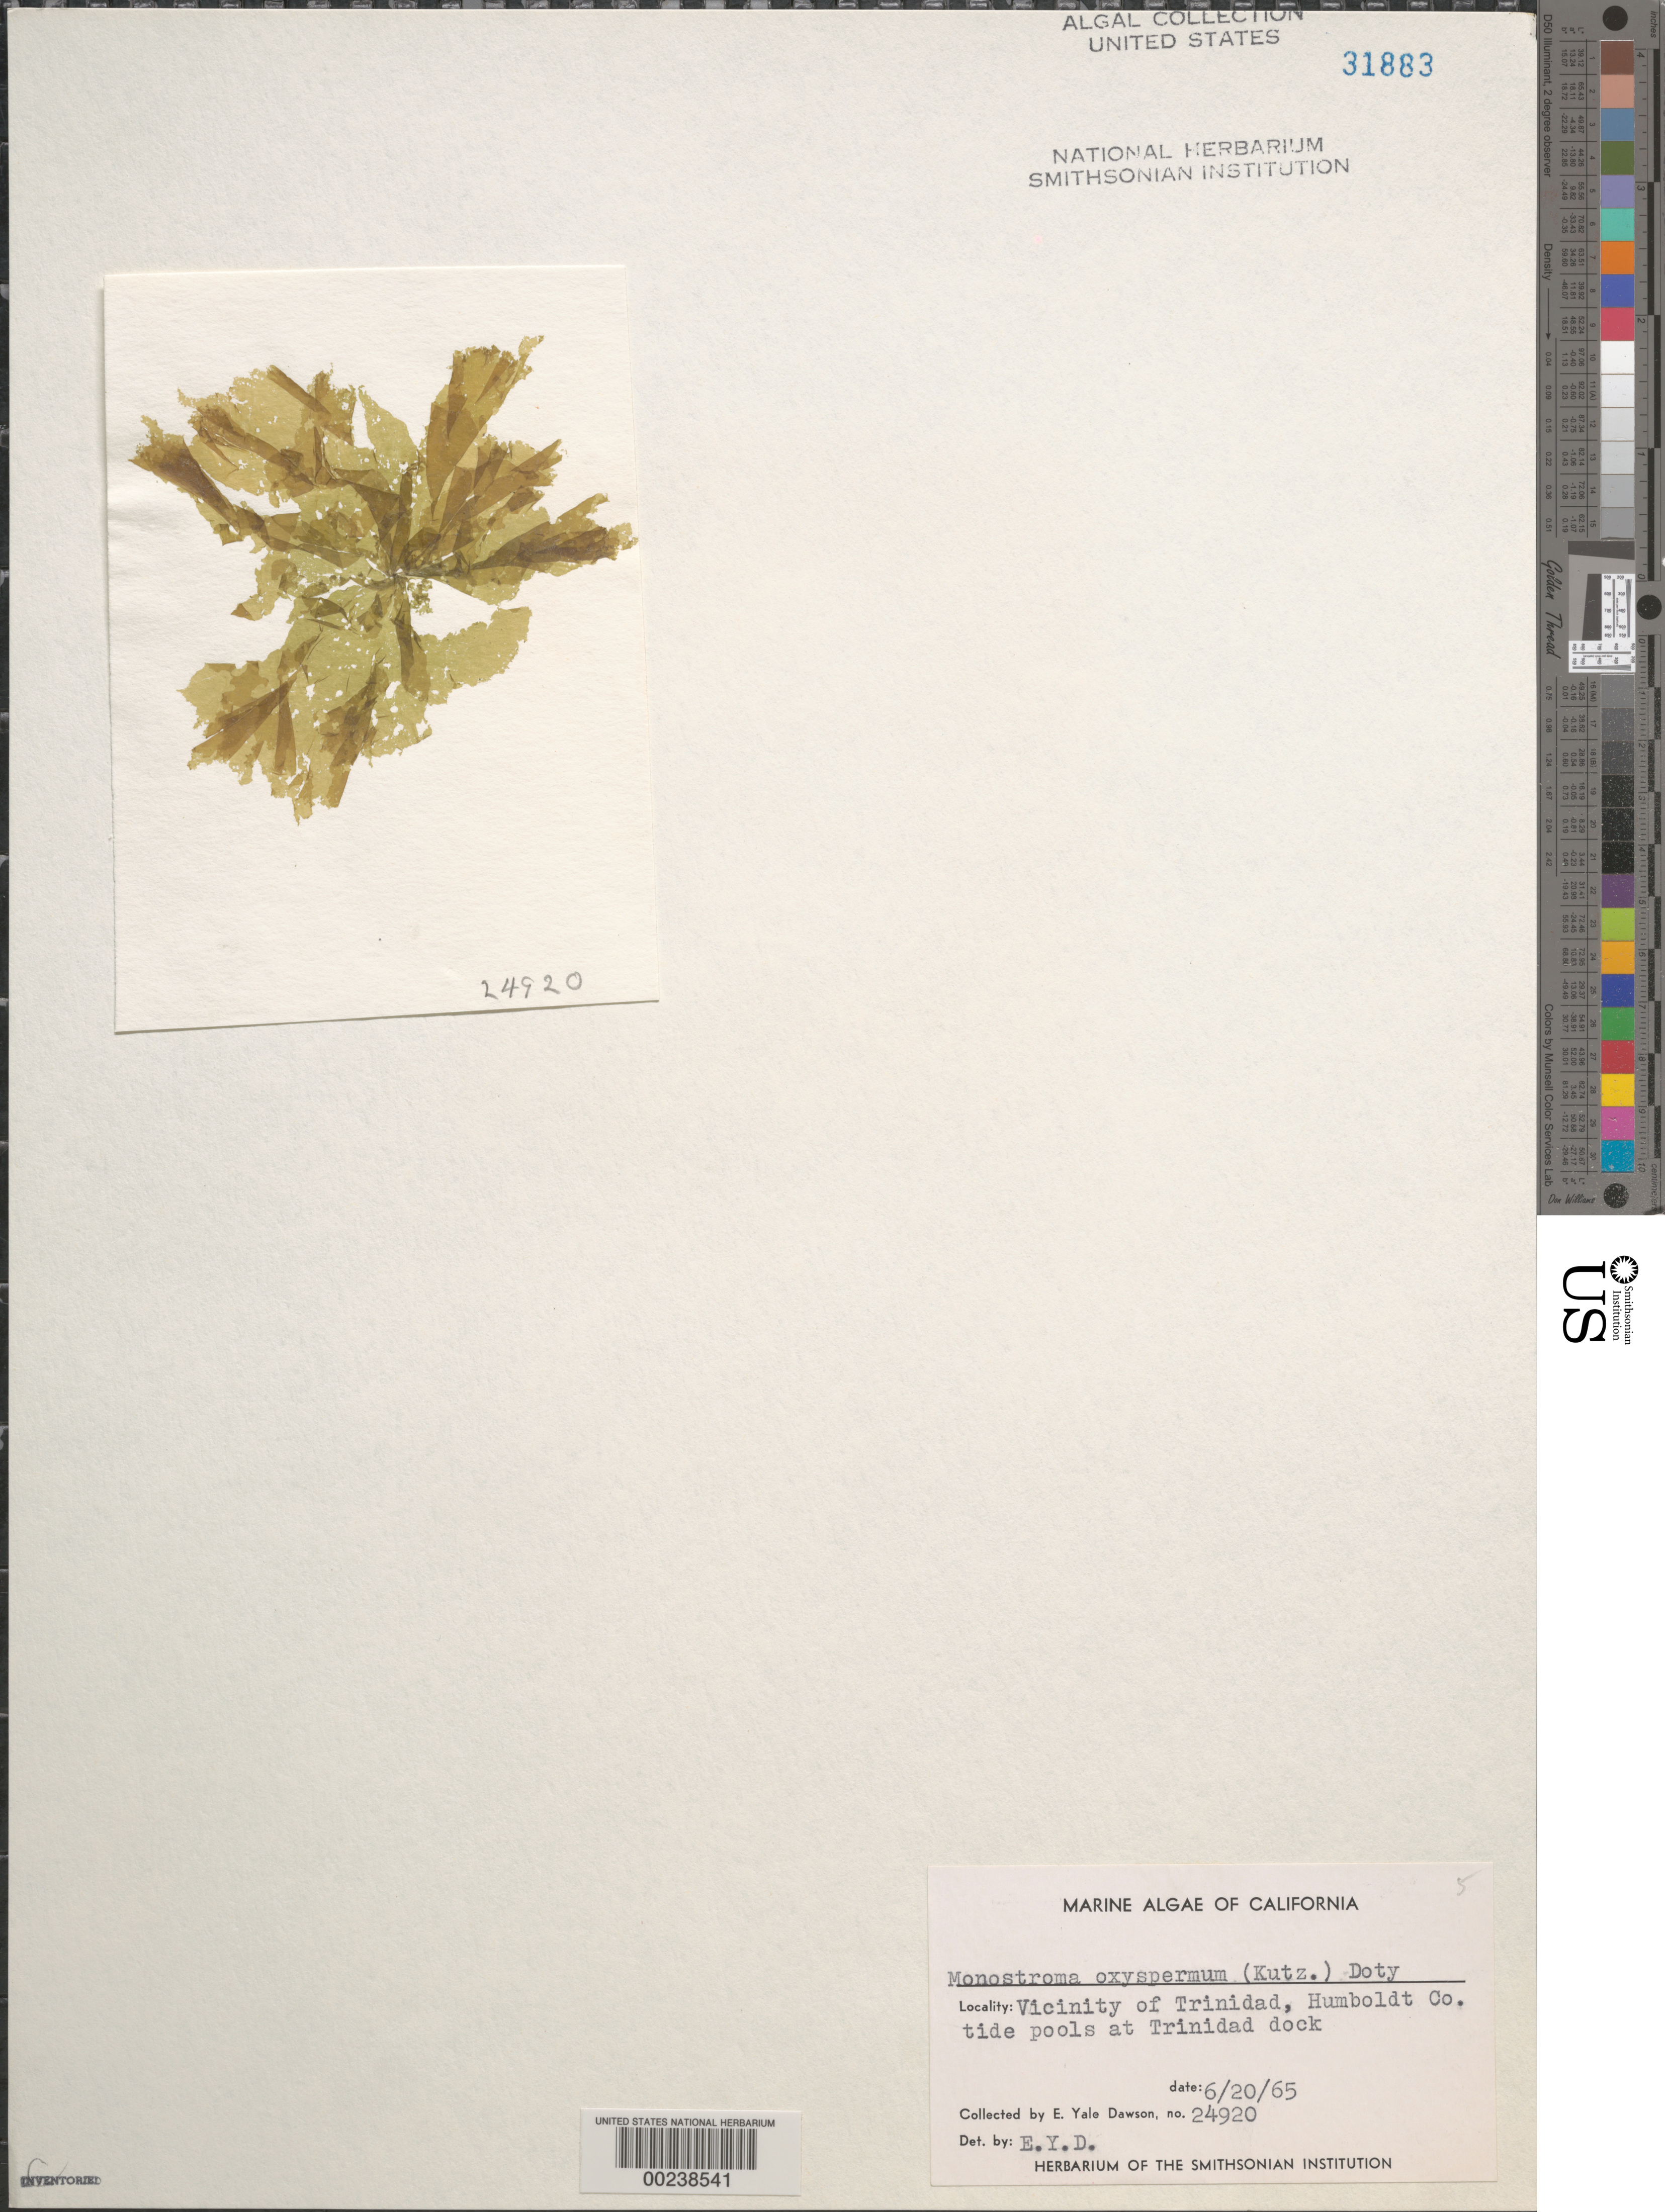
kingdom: Plantae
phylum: Chlorophyta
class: Ulvophyceae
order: Ulvales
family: Gayraliaceae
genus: Gayralia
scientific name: Gayralia oxysperma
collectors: E. Y. Dawson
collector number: EYD 24920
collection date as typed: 20 Jun 1965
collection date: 1965-06-20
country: United States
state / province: California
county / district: Humboldt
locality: Trinidad dock, Trinidad area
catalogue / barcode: US 31883